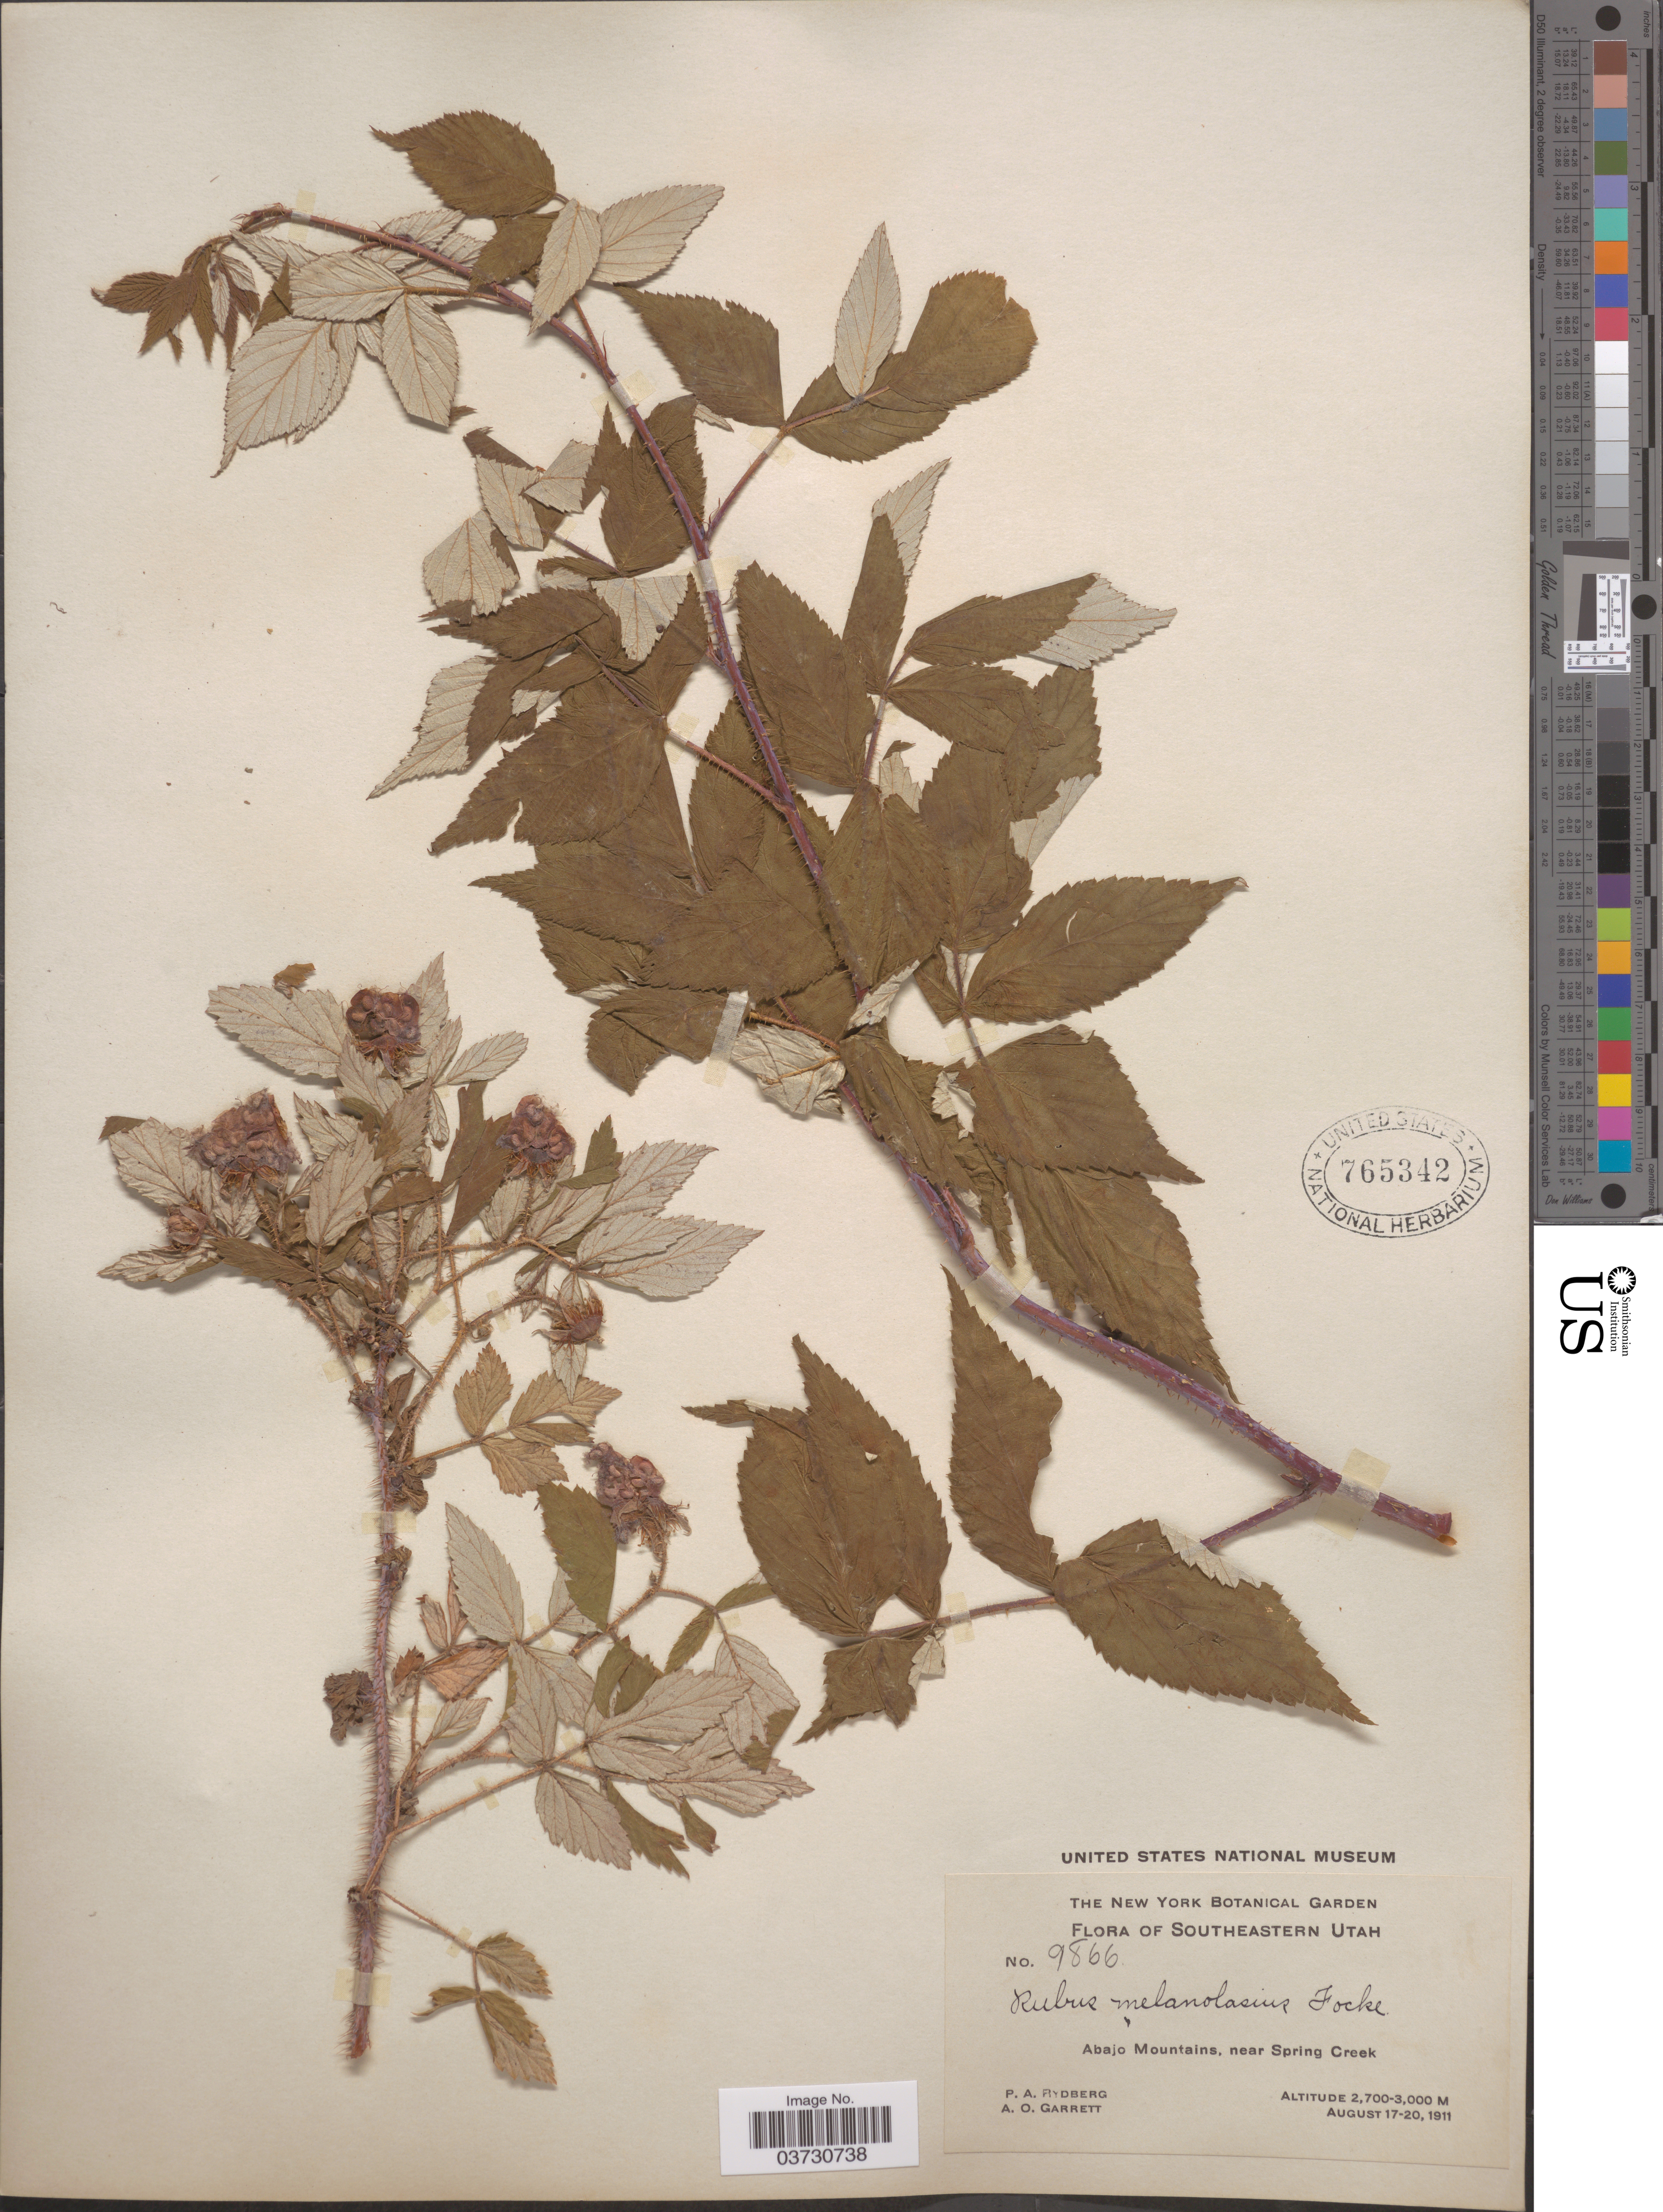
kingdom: Plantae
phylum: Tracheophyta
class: Magnoliopsida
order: Rosales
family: Rosaceae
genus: Rubus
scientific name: Rubus melanolasius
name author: Dieck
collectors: P. A. Rydberg & A. O. Garrett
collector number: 9866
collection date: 1911-08-17/1911-08-20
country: United States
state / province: Utah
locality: Southeastern Utah. Abajo Mountains, near Spring Creek.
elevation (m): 2700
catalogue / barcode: US 765342